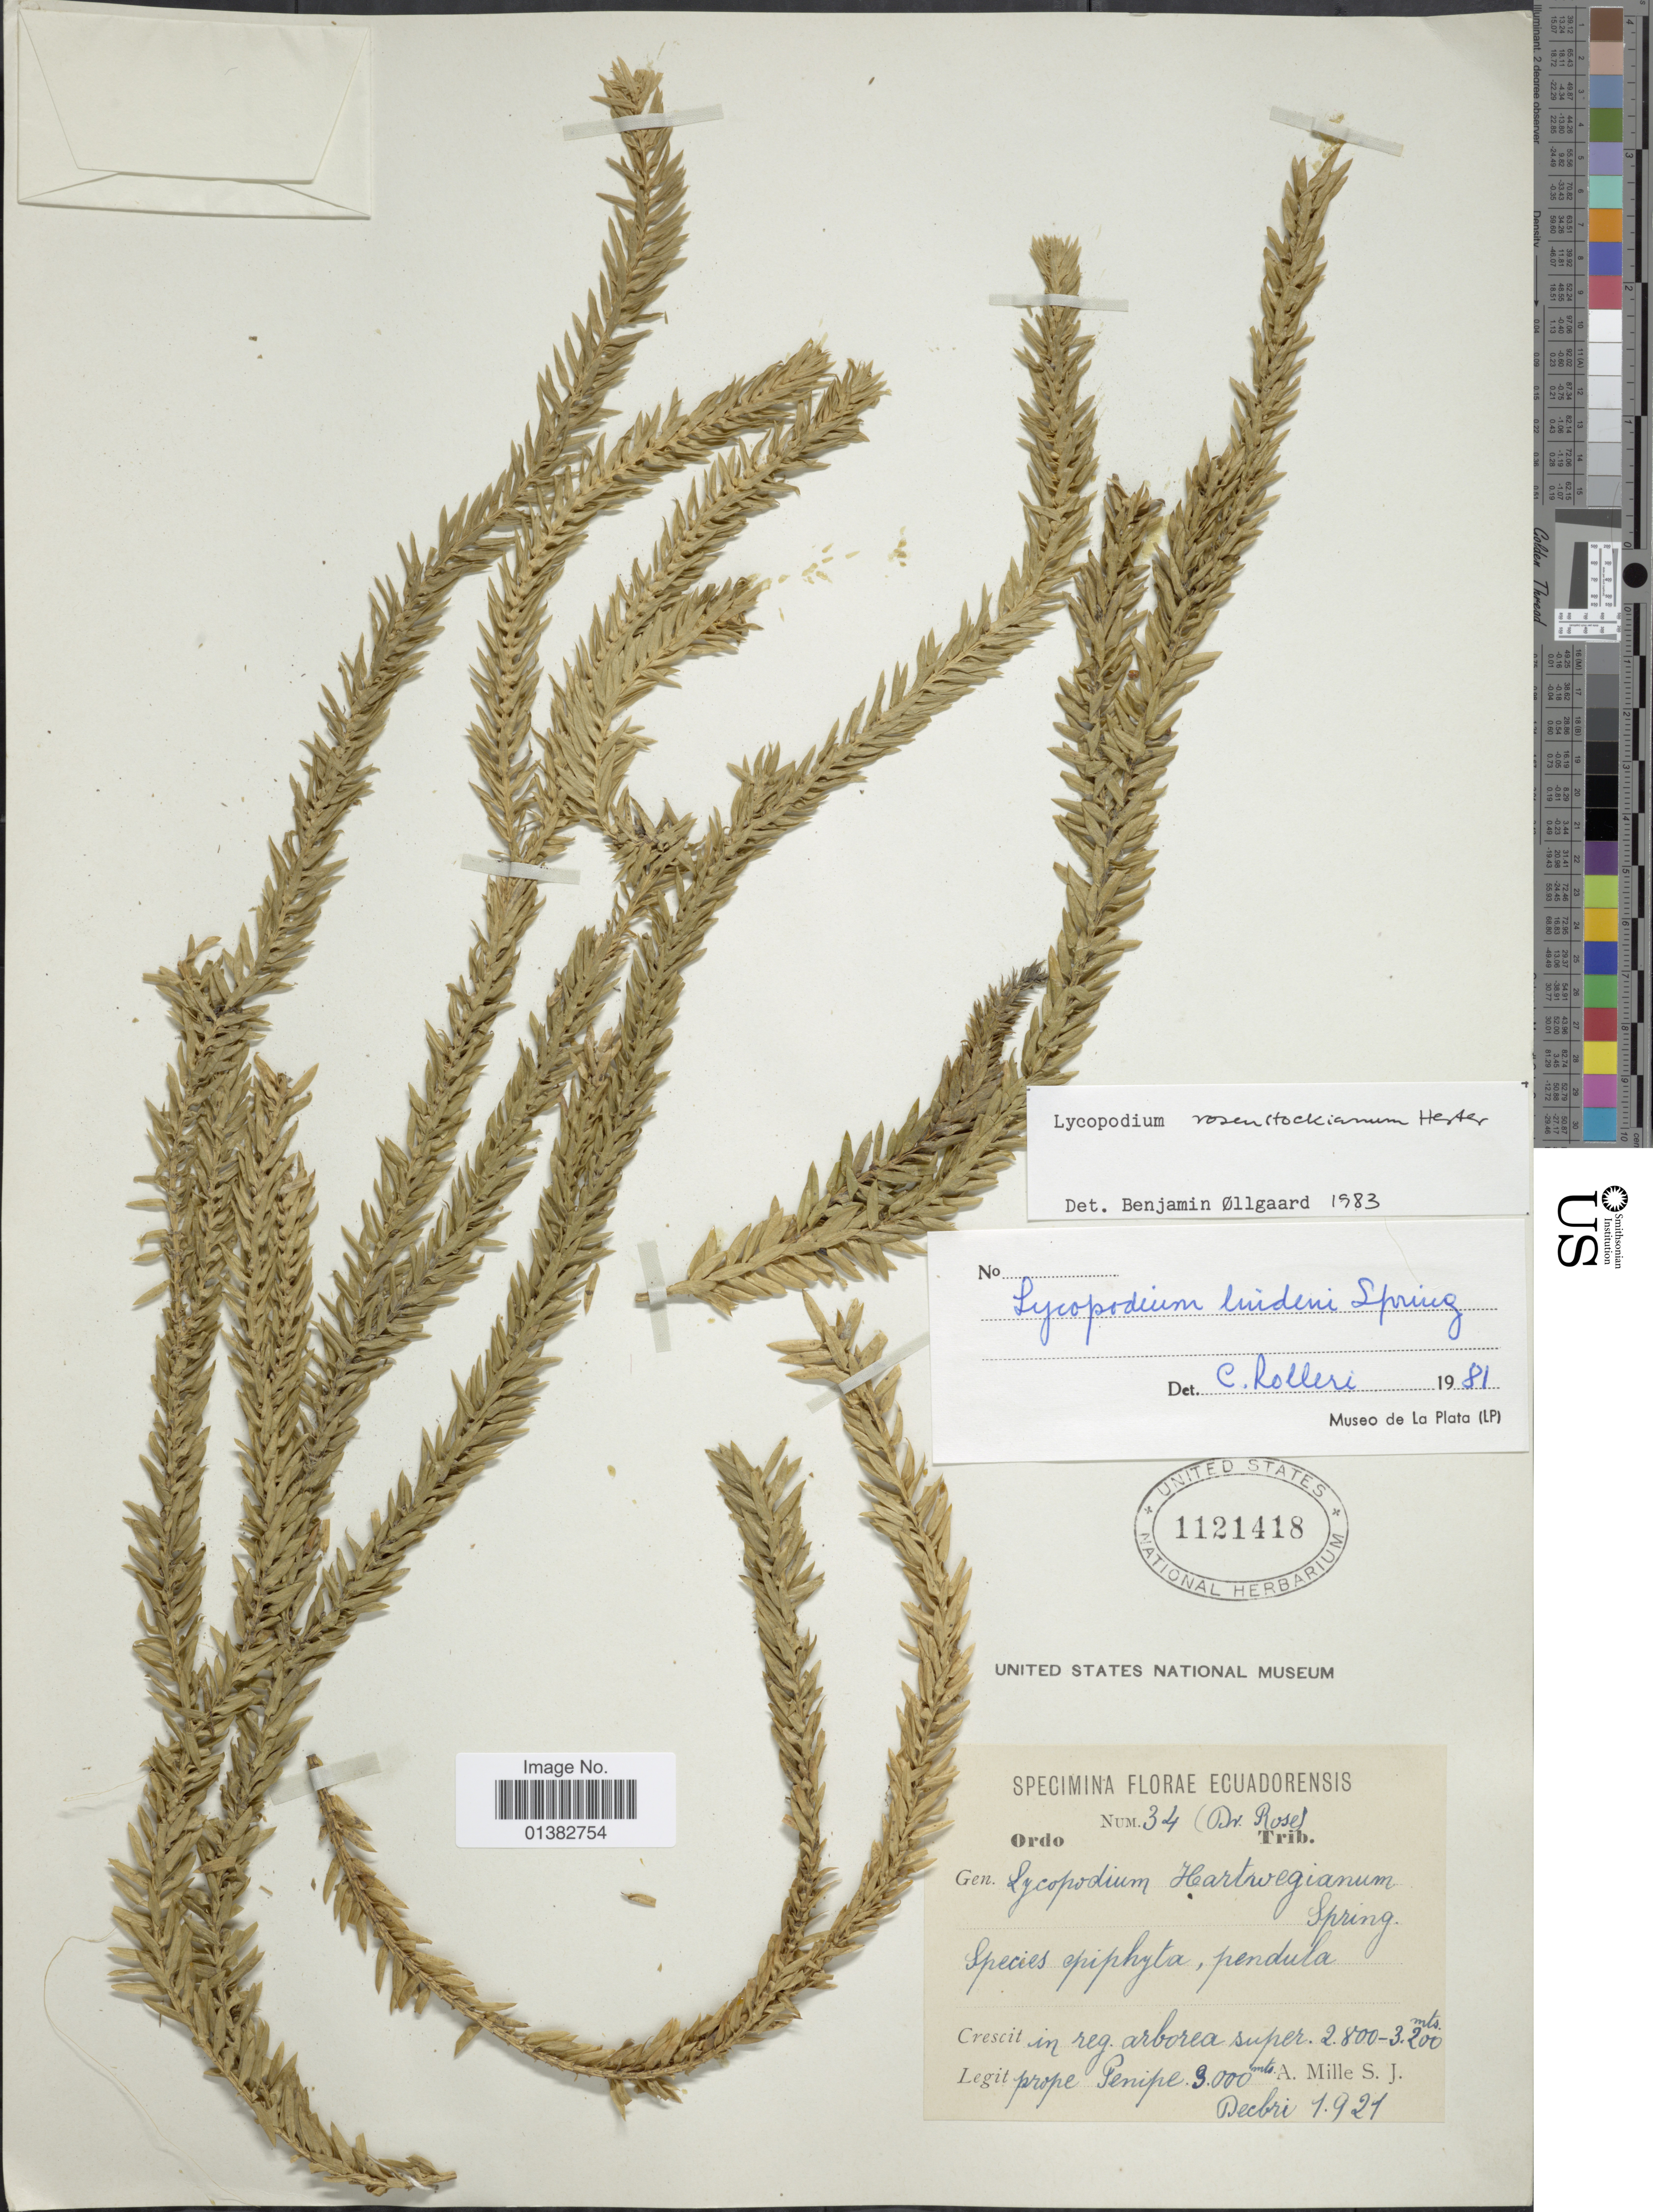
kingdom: Plantae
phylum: Tracheophyta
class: Lycopodiopsida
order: Lycopodiales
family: Lycopodiaceae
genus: Phlegmariurus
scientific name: Phlegmariurus rosenstockianus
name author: (Herter) B. Øllg.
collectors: A. Mille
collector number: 34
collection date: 1921-12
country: Ecuador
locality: In reg. arborea super prope Penipe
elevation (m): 2800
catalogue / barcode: US 1121418